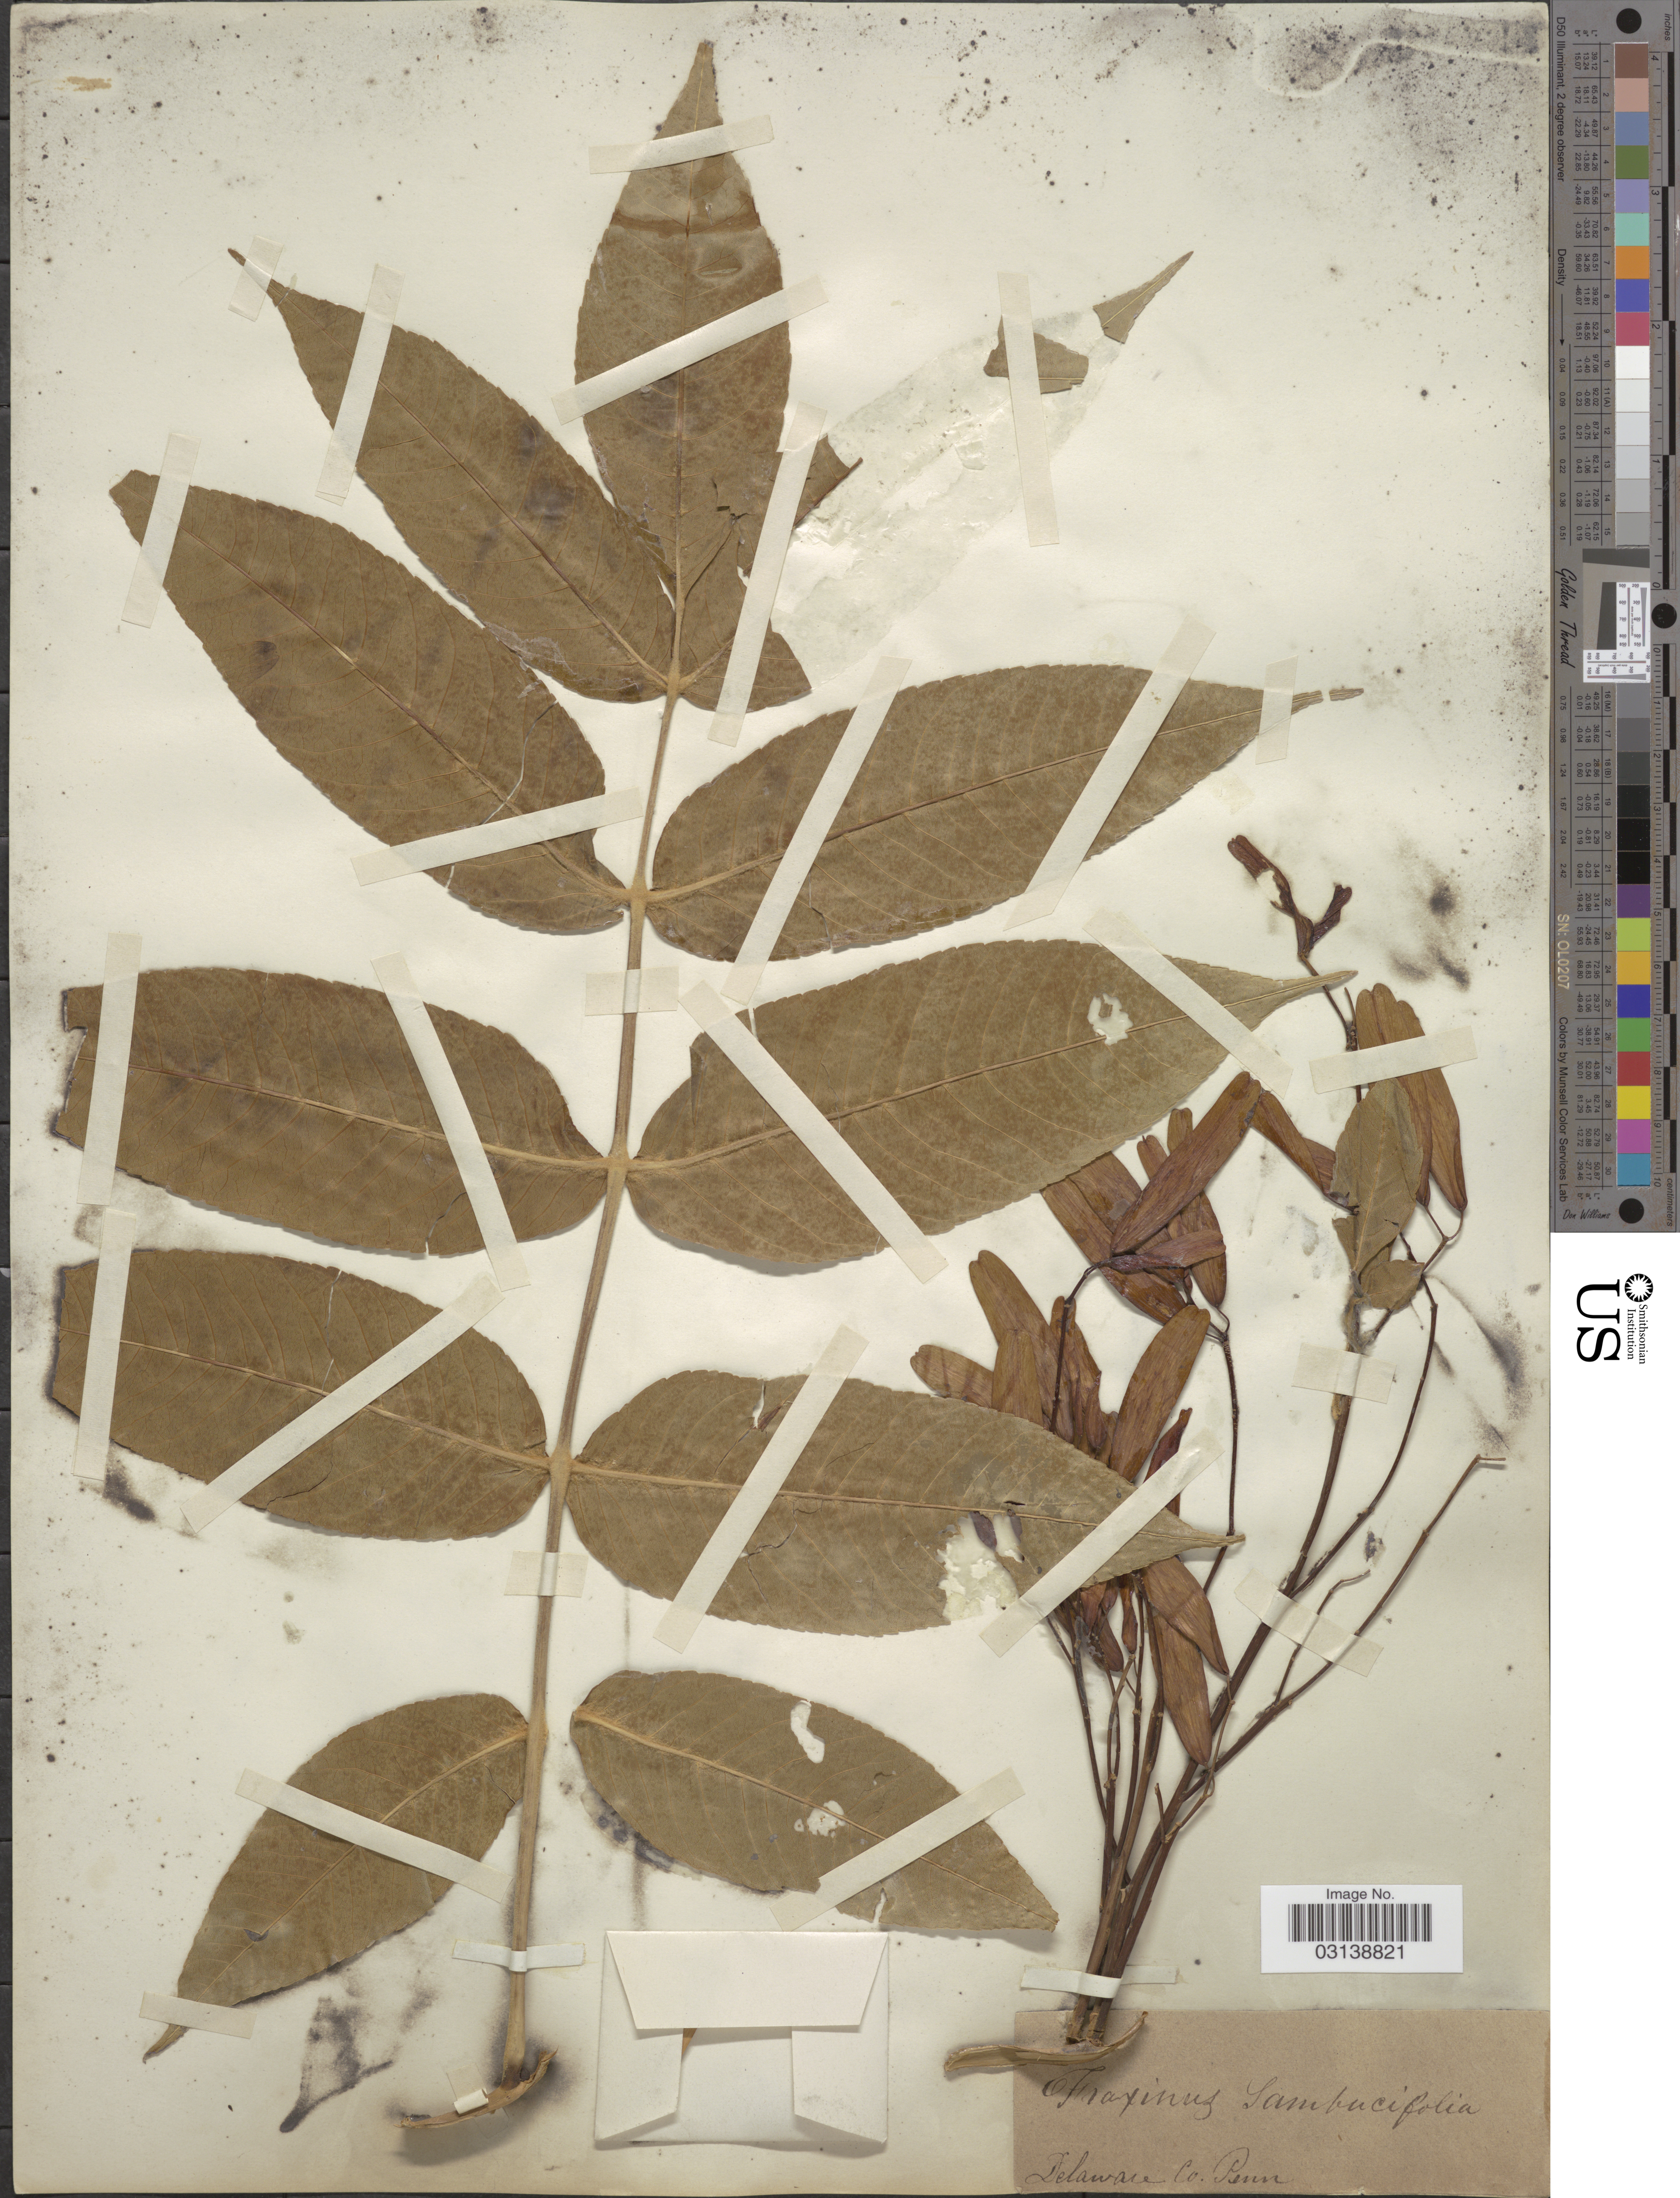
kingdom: Plantae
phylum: Tracheophyta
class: Magnoliopsida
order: Lamiales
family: Oleaceae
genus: Fraxinus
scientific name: Fraxinus nigra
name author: Marshall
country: United States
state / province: Pennsylvania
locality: Delaware Co.